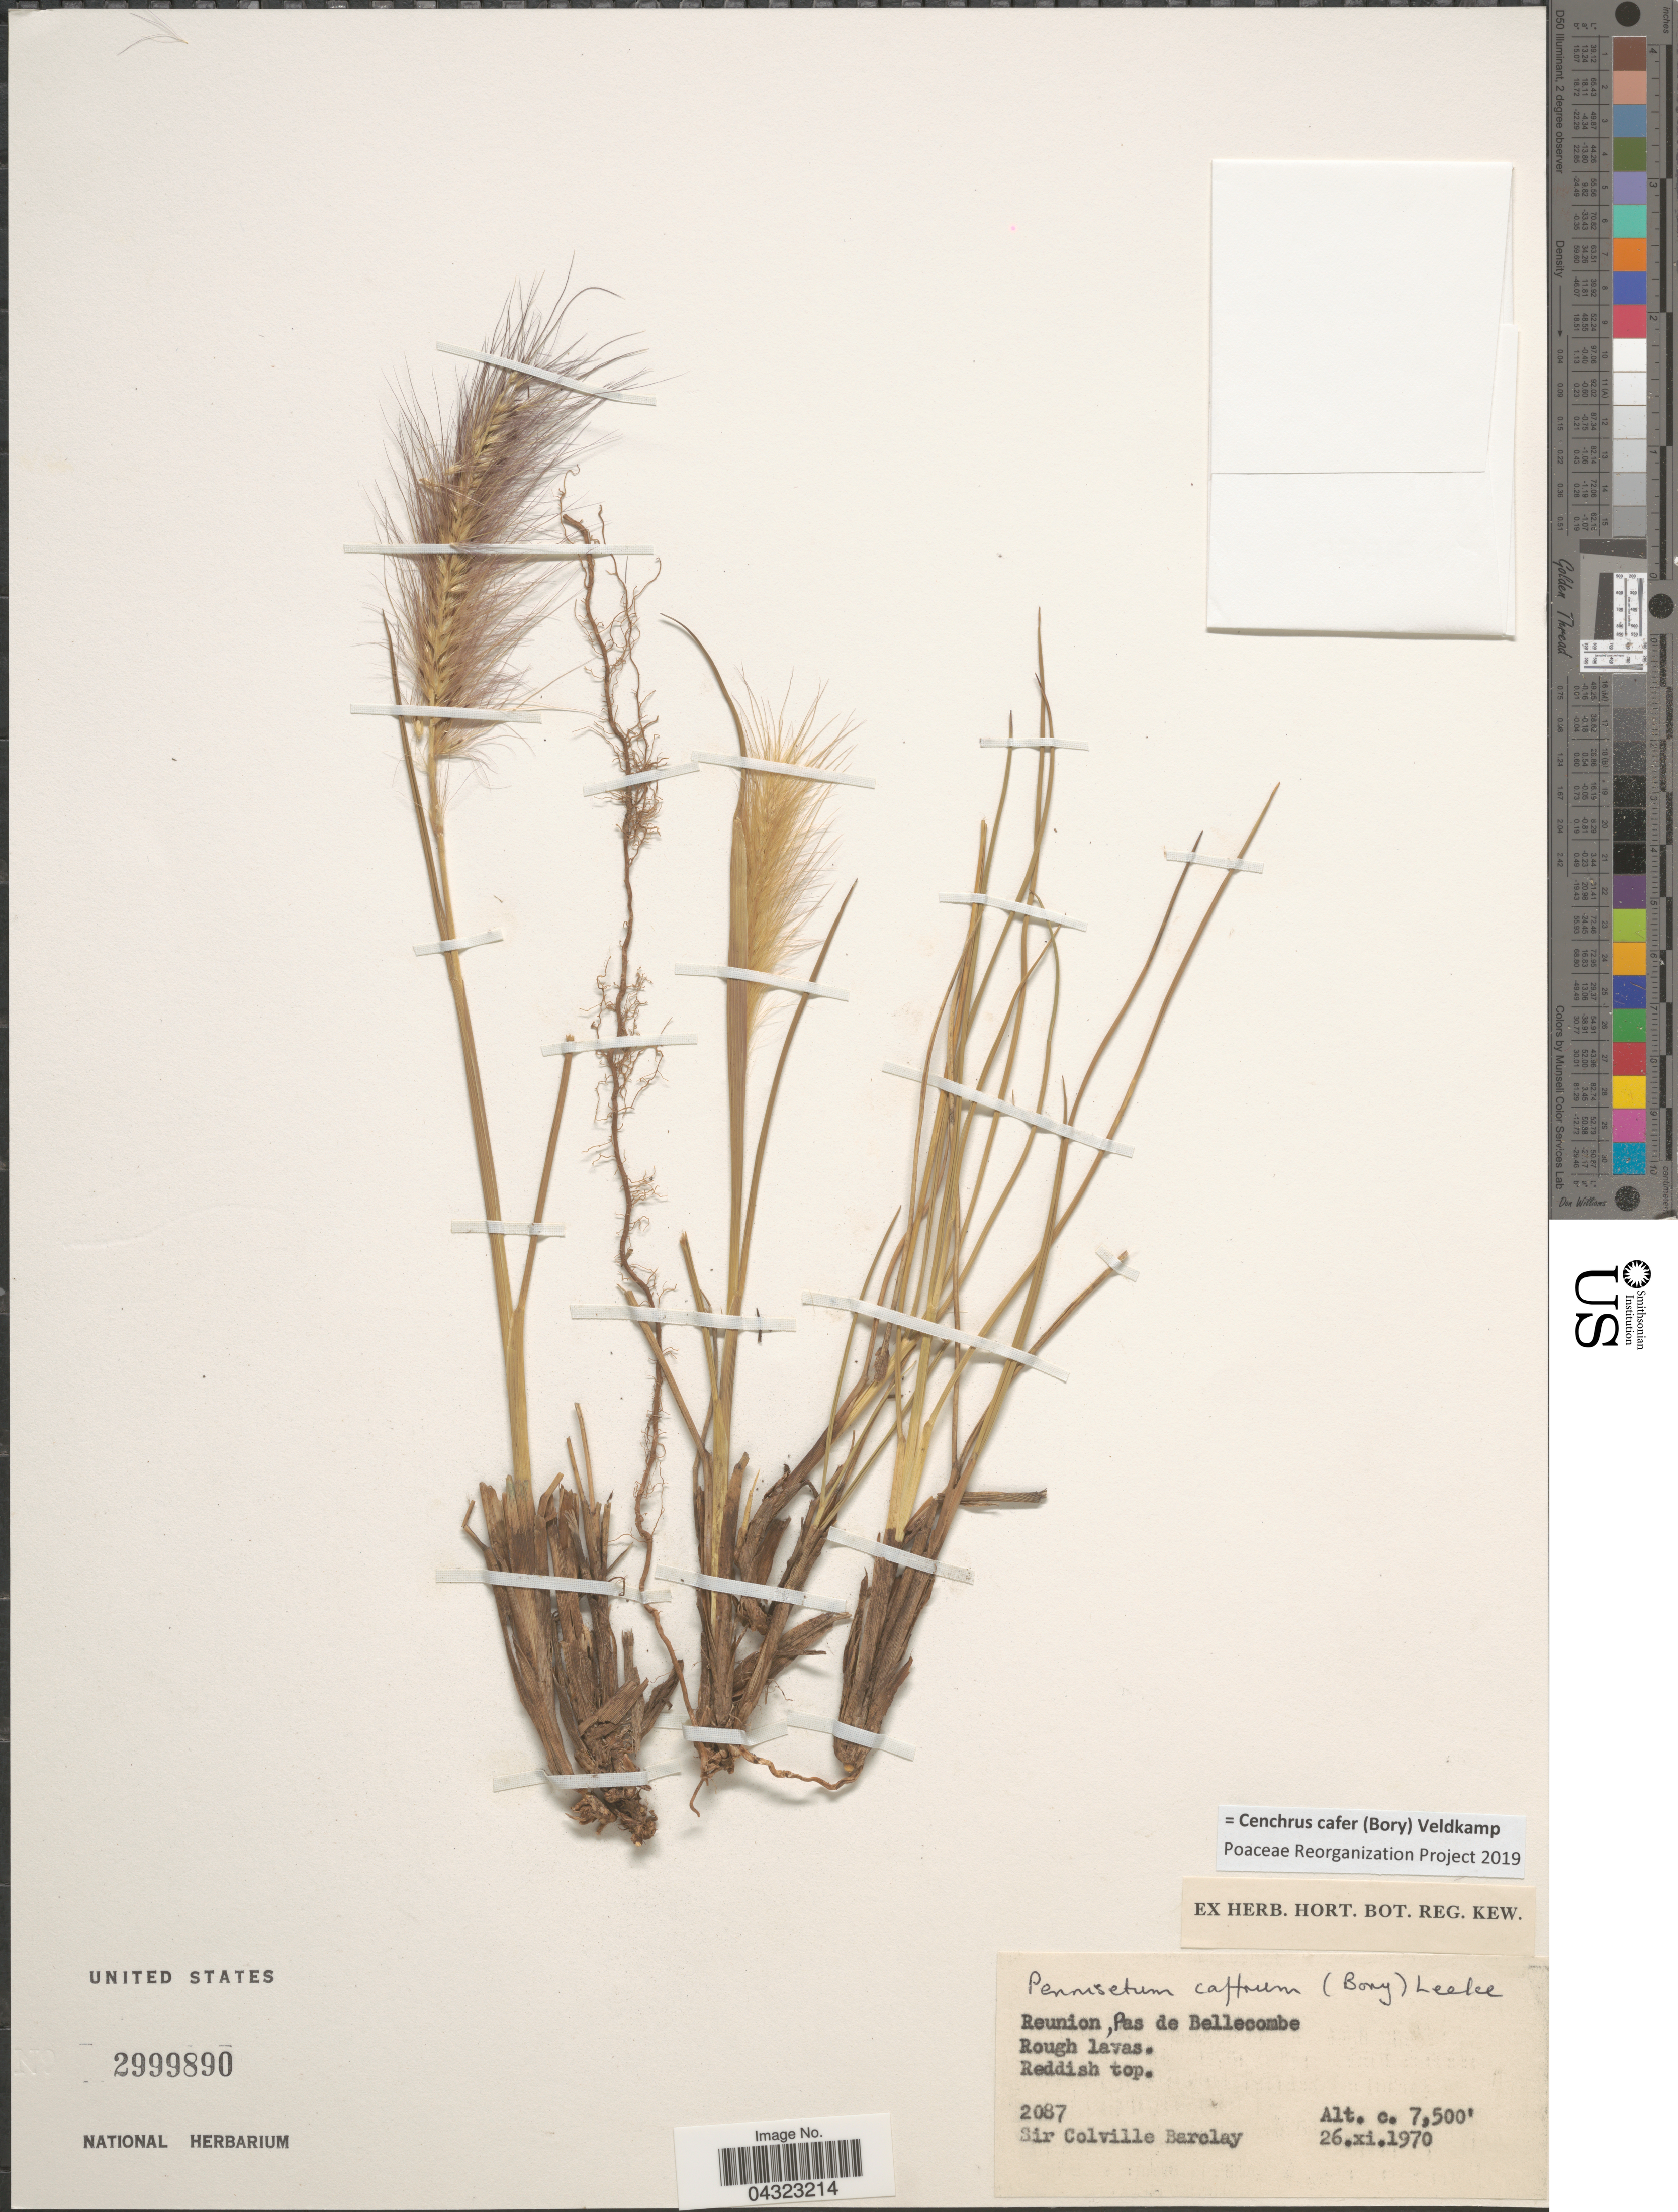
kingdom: Plantae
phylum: Tracheophyta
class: Liliopsida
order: Poales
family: Poaceae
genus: Cenchrus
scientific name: Cenchrus cafer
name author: (Bory) Veldkamp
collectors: C. Barclay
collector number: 2087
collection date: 1970-11-26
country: Réunion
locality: Reunion, Pas de Bellecombe.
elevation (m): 2286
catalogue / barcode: US 2999890